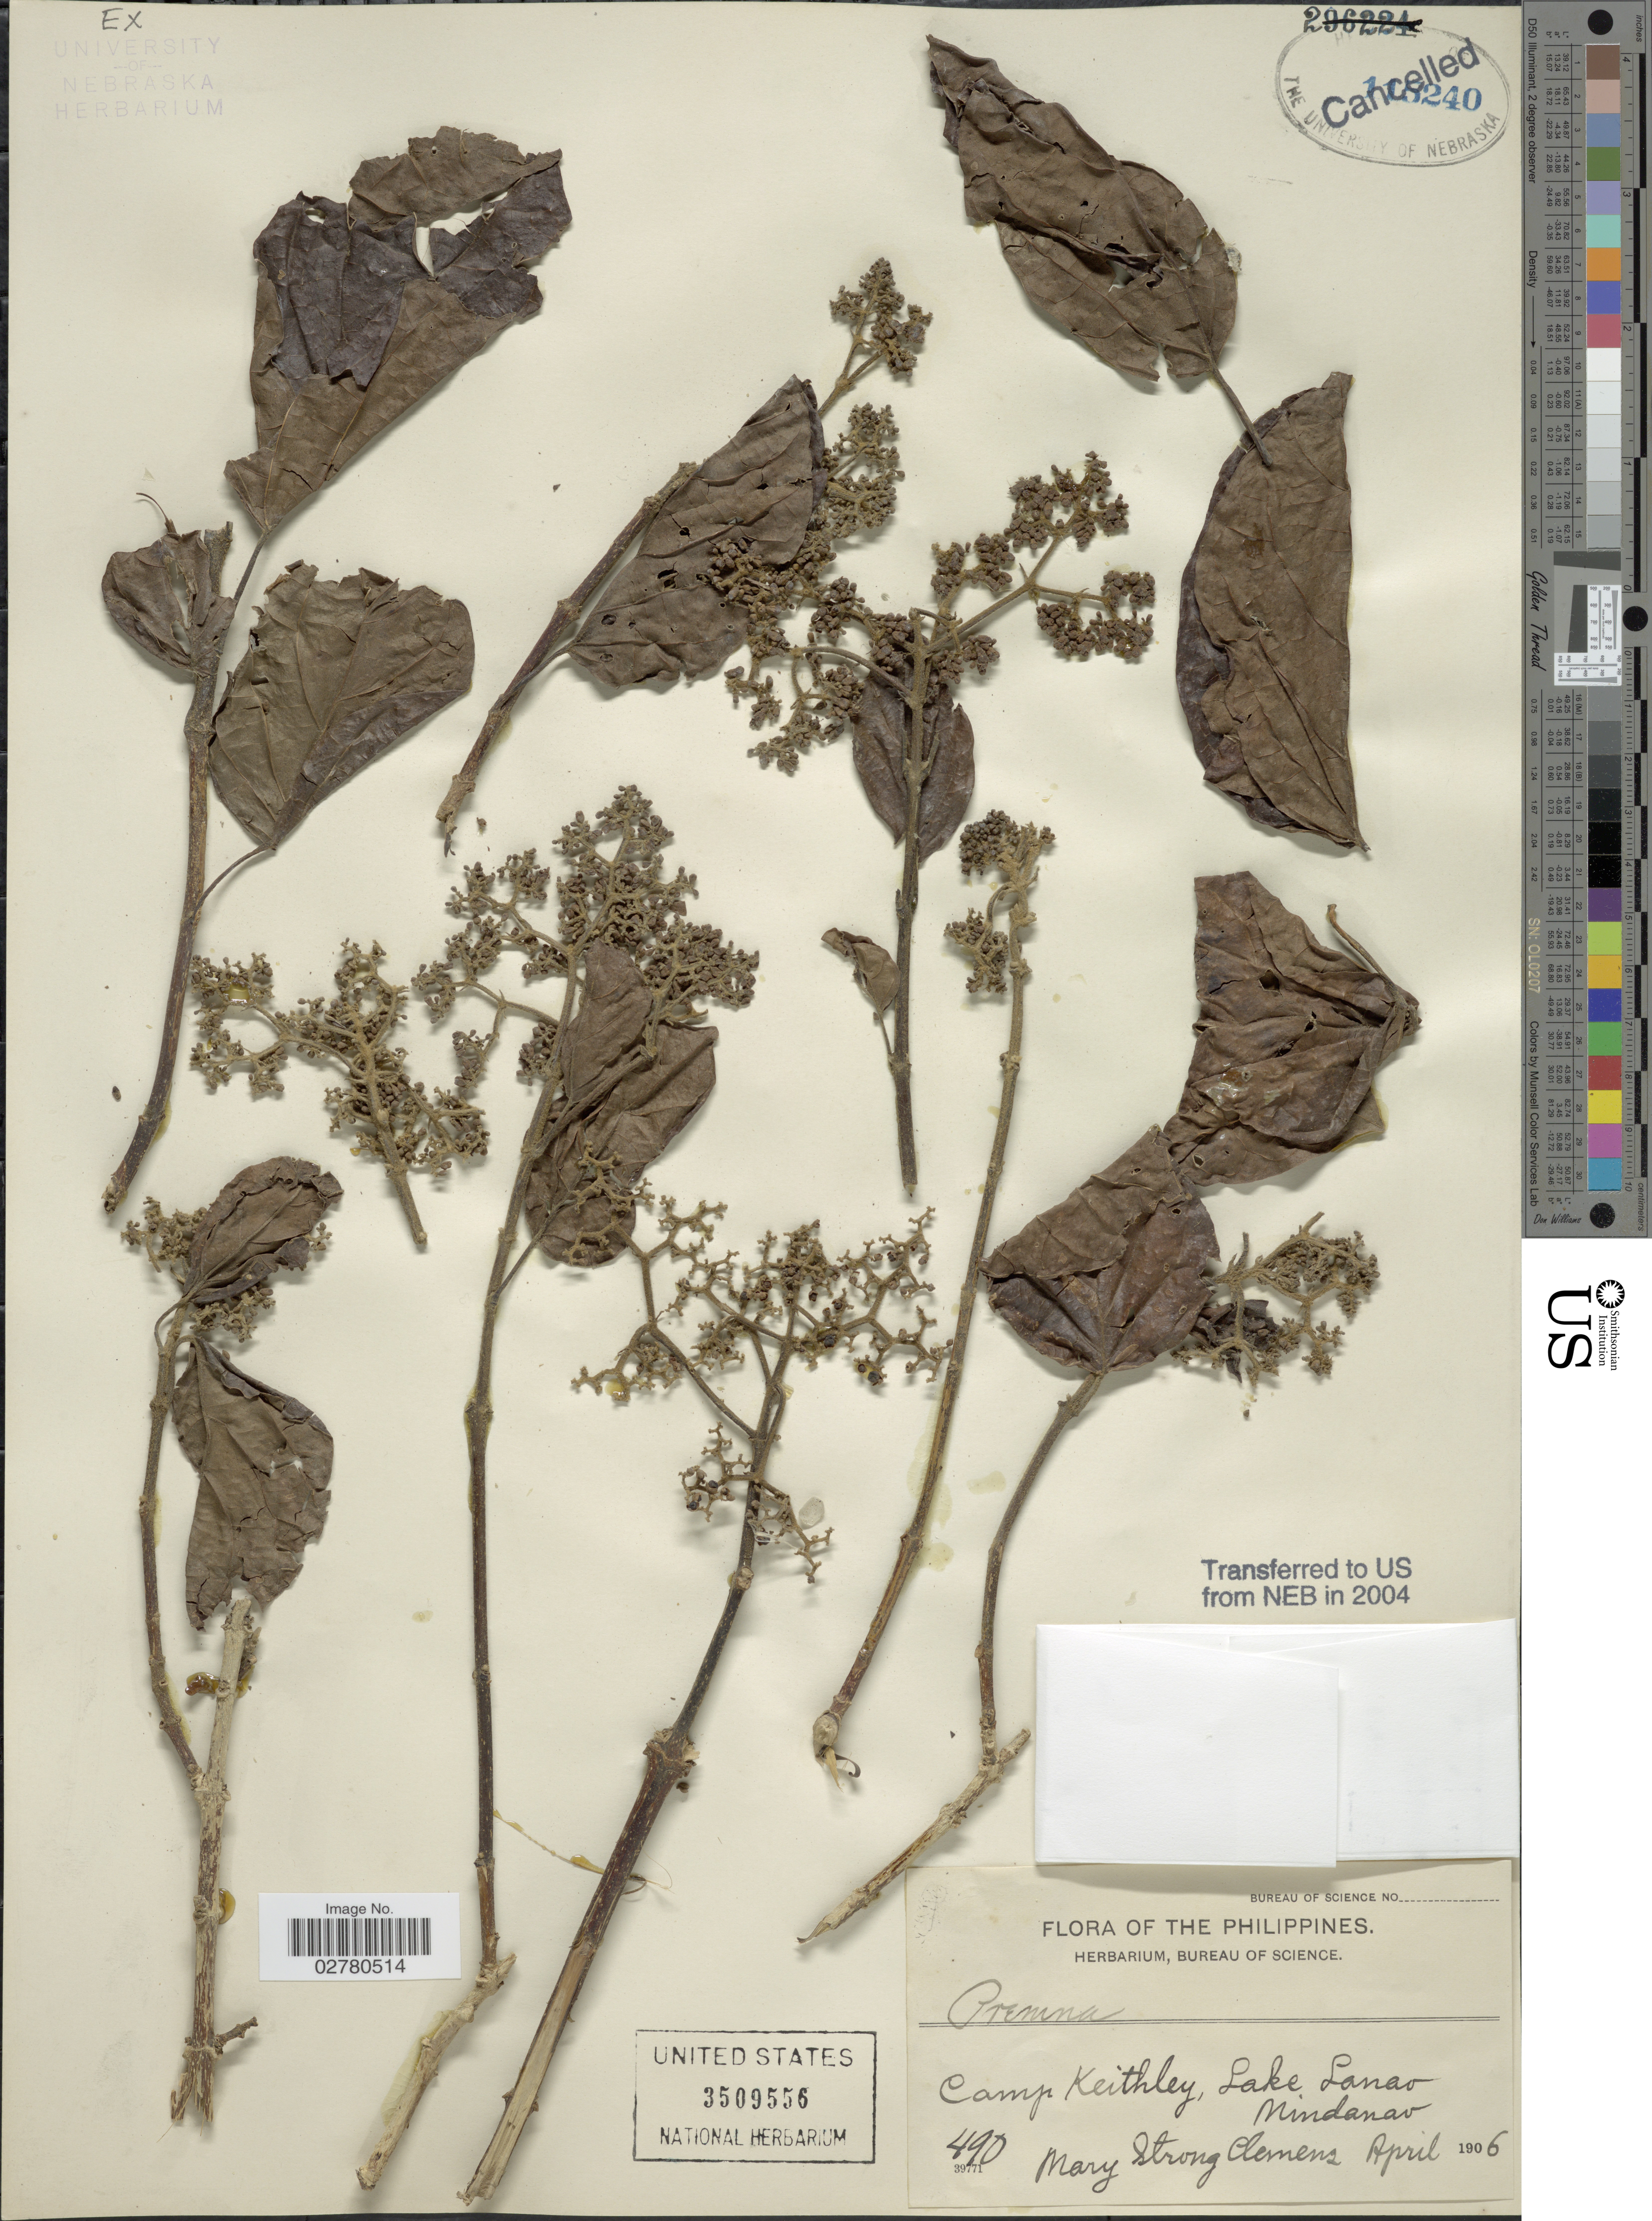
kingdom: Plantae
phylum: Tracheophyta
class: Magnoliopsida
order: Lamiales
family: Lamiaceae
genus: Premna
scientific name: Premna sp.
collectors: M. S. Clemens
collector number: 490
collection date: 1906-04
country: Philippines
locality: Camp Keithley, Lake Lanao, Mindanao.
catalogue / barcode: US 3509556